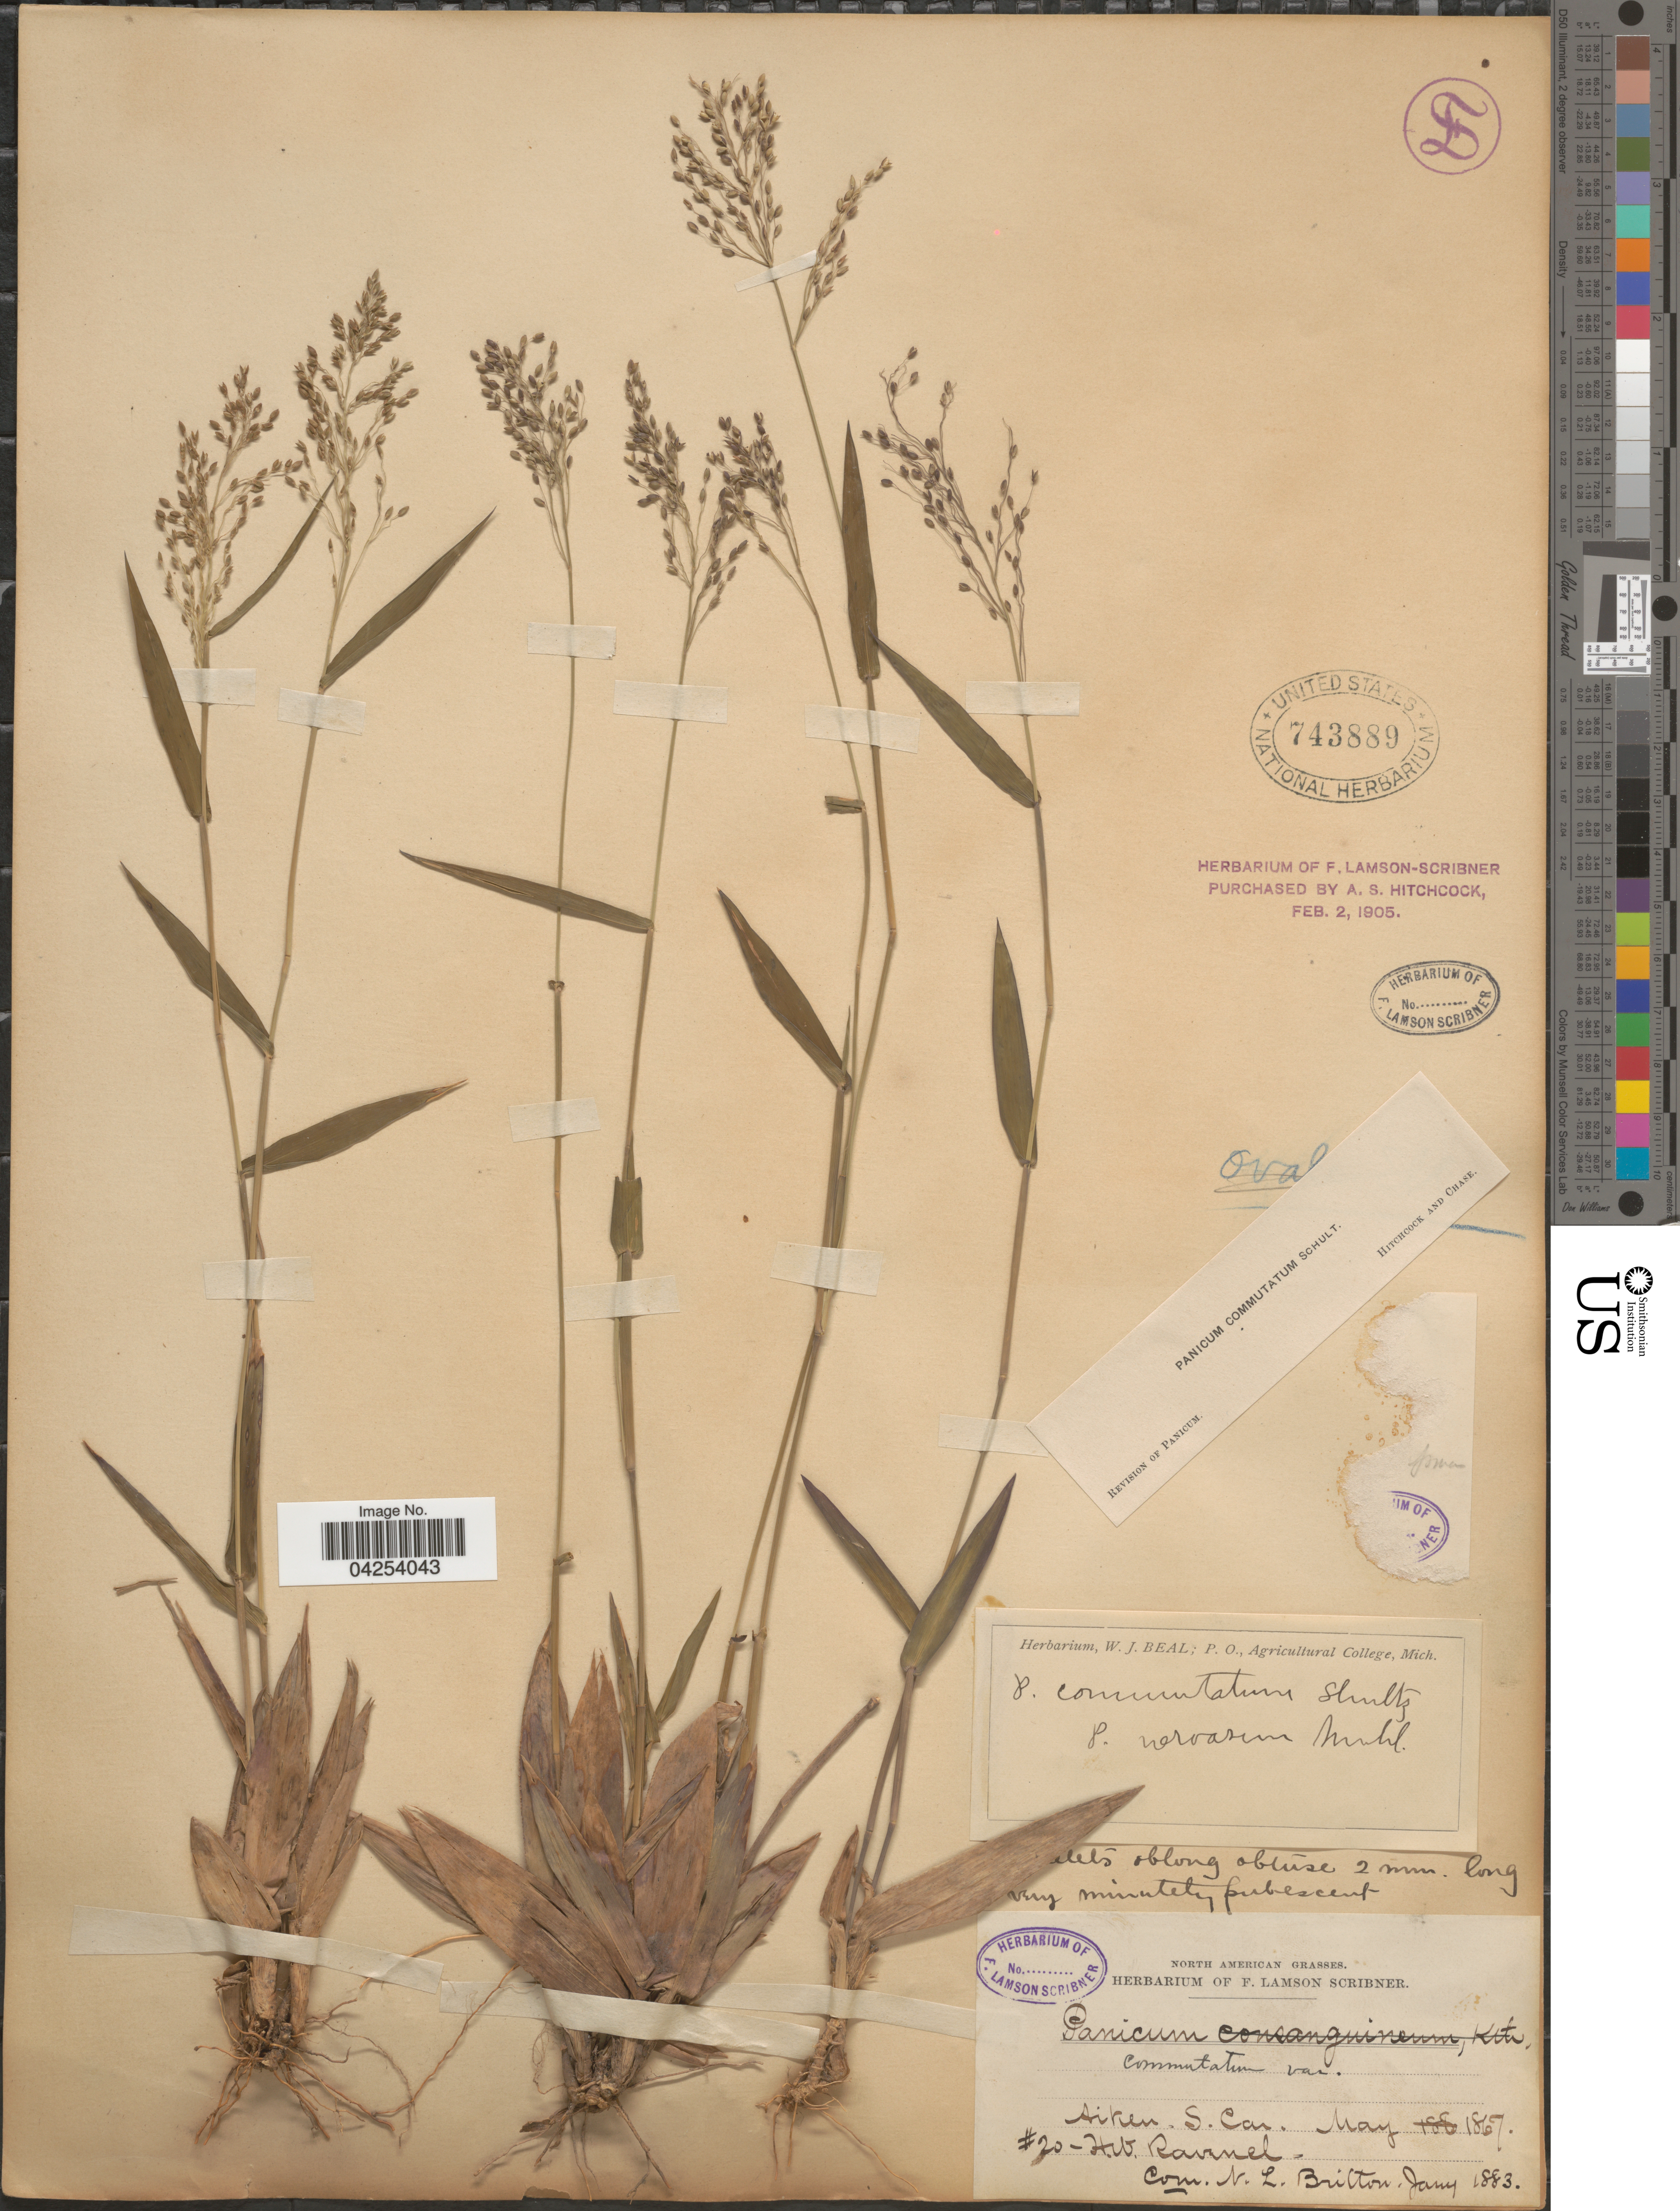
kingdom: Plantae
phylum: Tracheophyta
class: Liliopsida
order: Poales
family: Poaceae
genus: Dichanthelium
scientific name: Dichanthelium commutatum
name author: (Schult.) Gould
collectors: H. Ravenel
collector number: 20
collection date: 1867-05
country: United States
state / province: South Carolina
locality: Aiken.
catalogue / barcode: US 743889